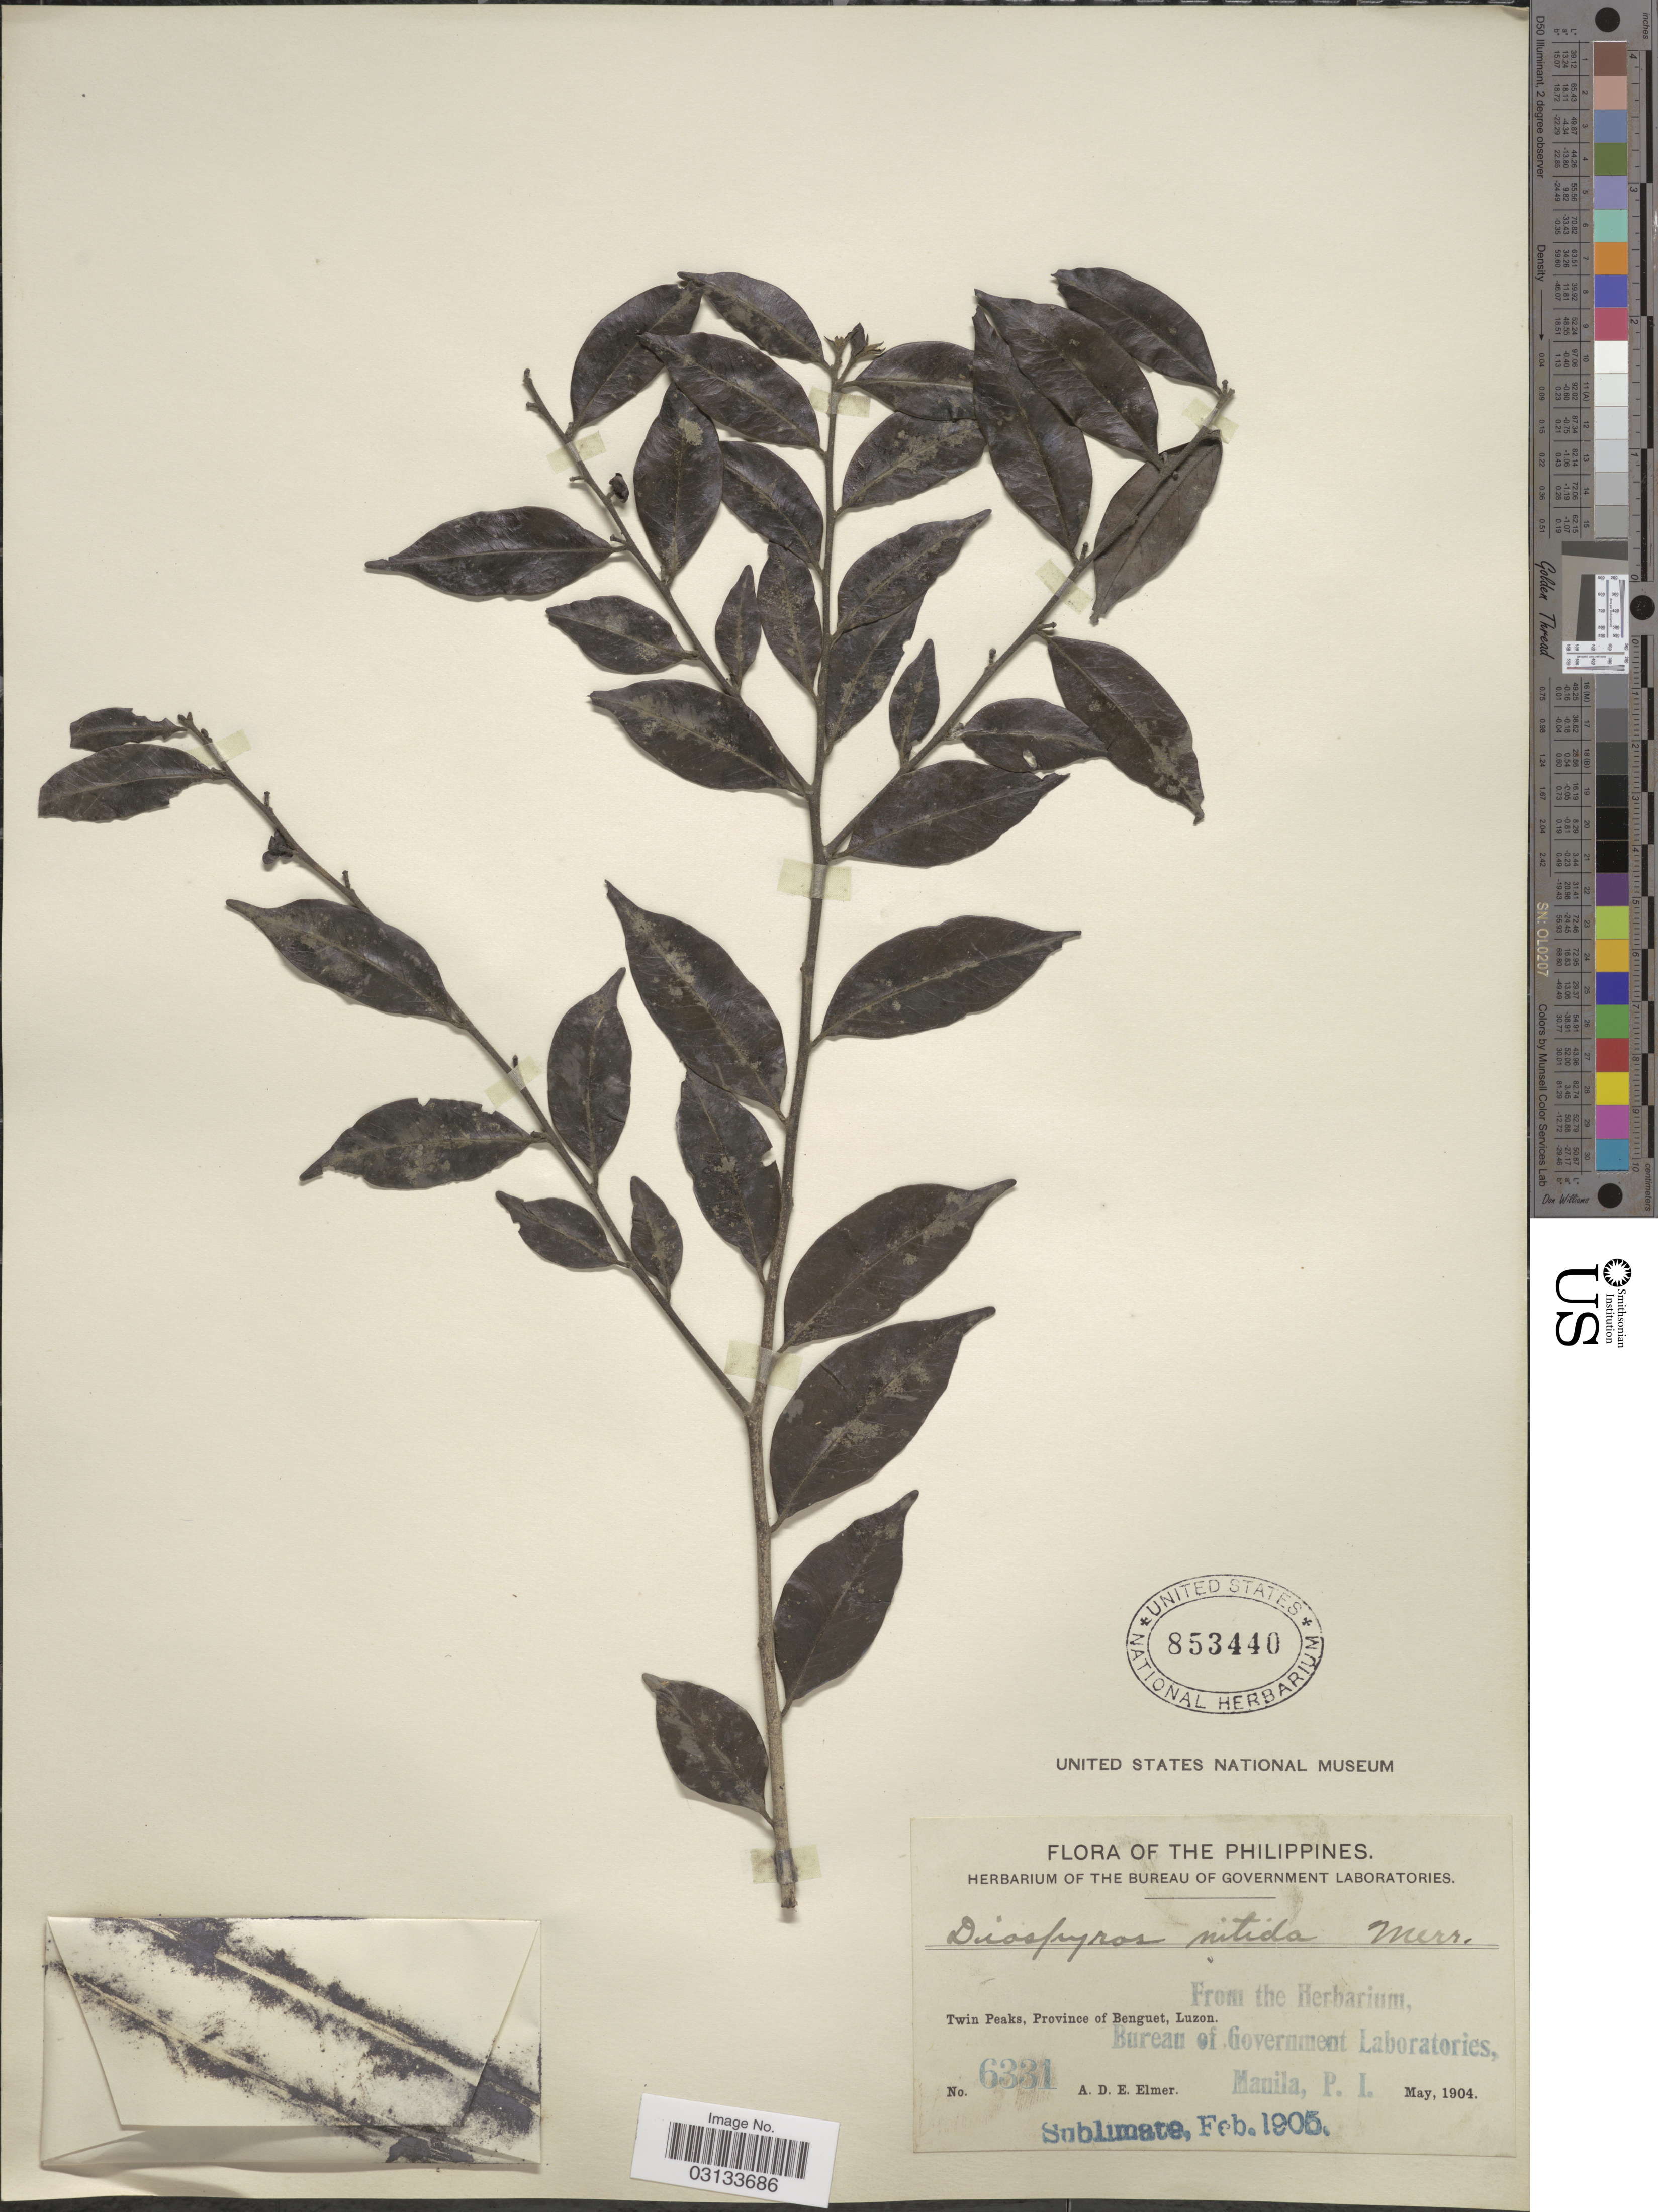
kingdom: Plantae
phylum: Tracheophyta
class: Magnoliopsida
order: Ericales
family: Ebenaceae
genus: Diospyros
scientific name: Diospyros nitida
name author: Merr.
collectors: A. D. E. Elmer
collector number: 6331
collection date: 1904-05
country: Philippines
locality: Twin Peaks, Province of Benguet, Luzon.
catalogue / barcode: US 853440